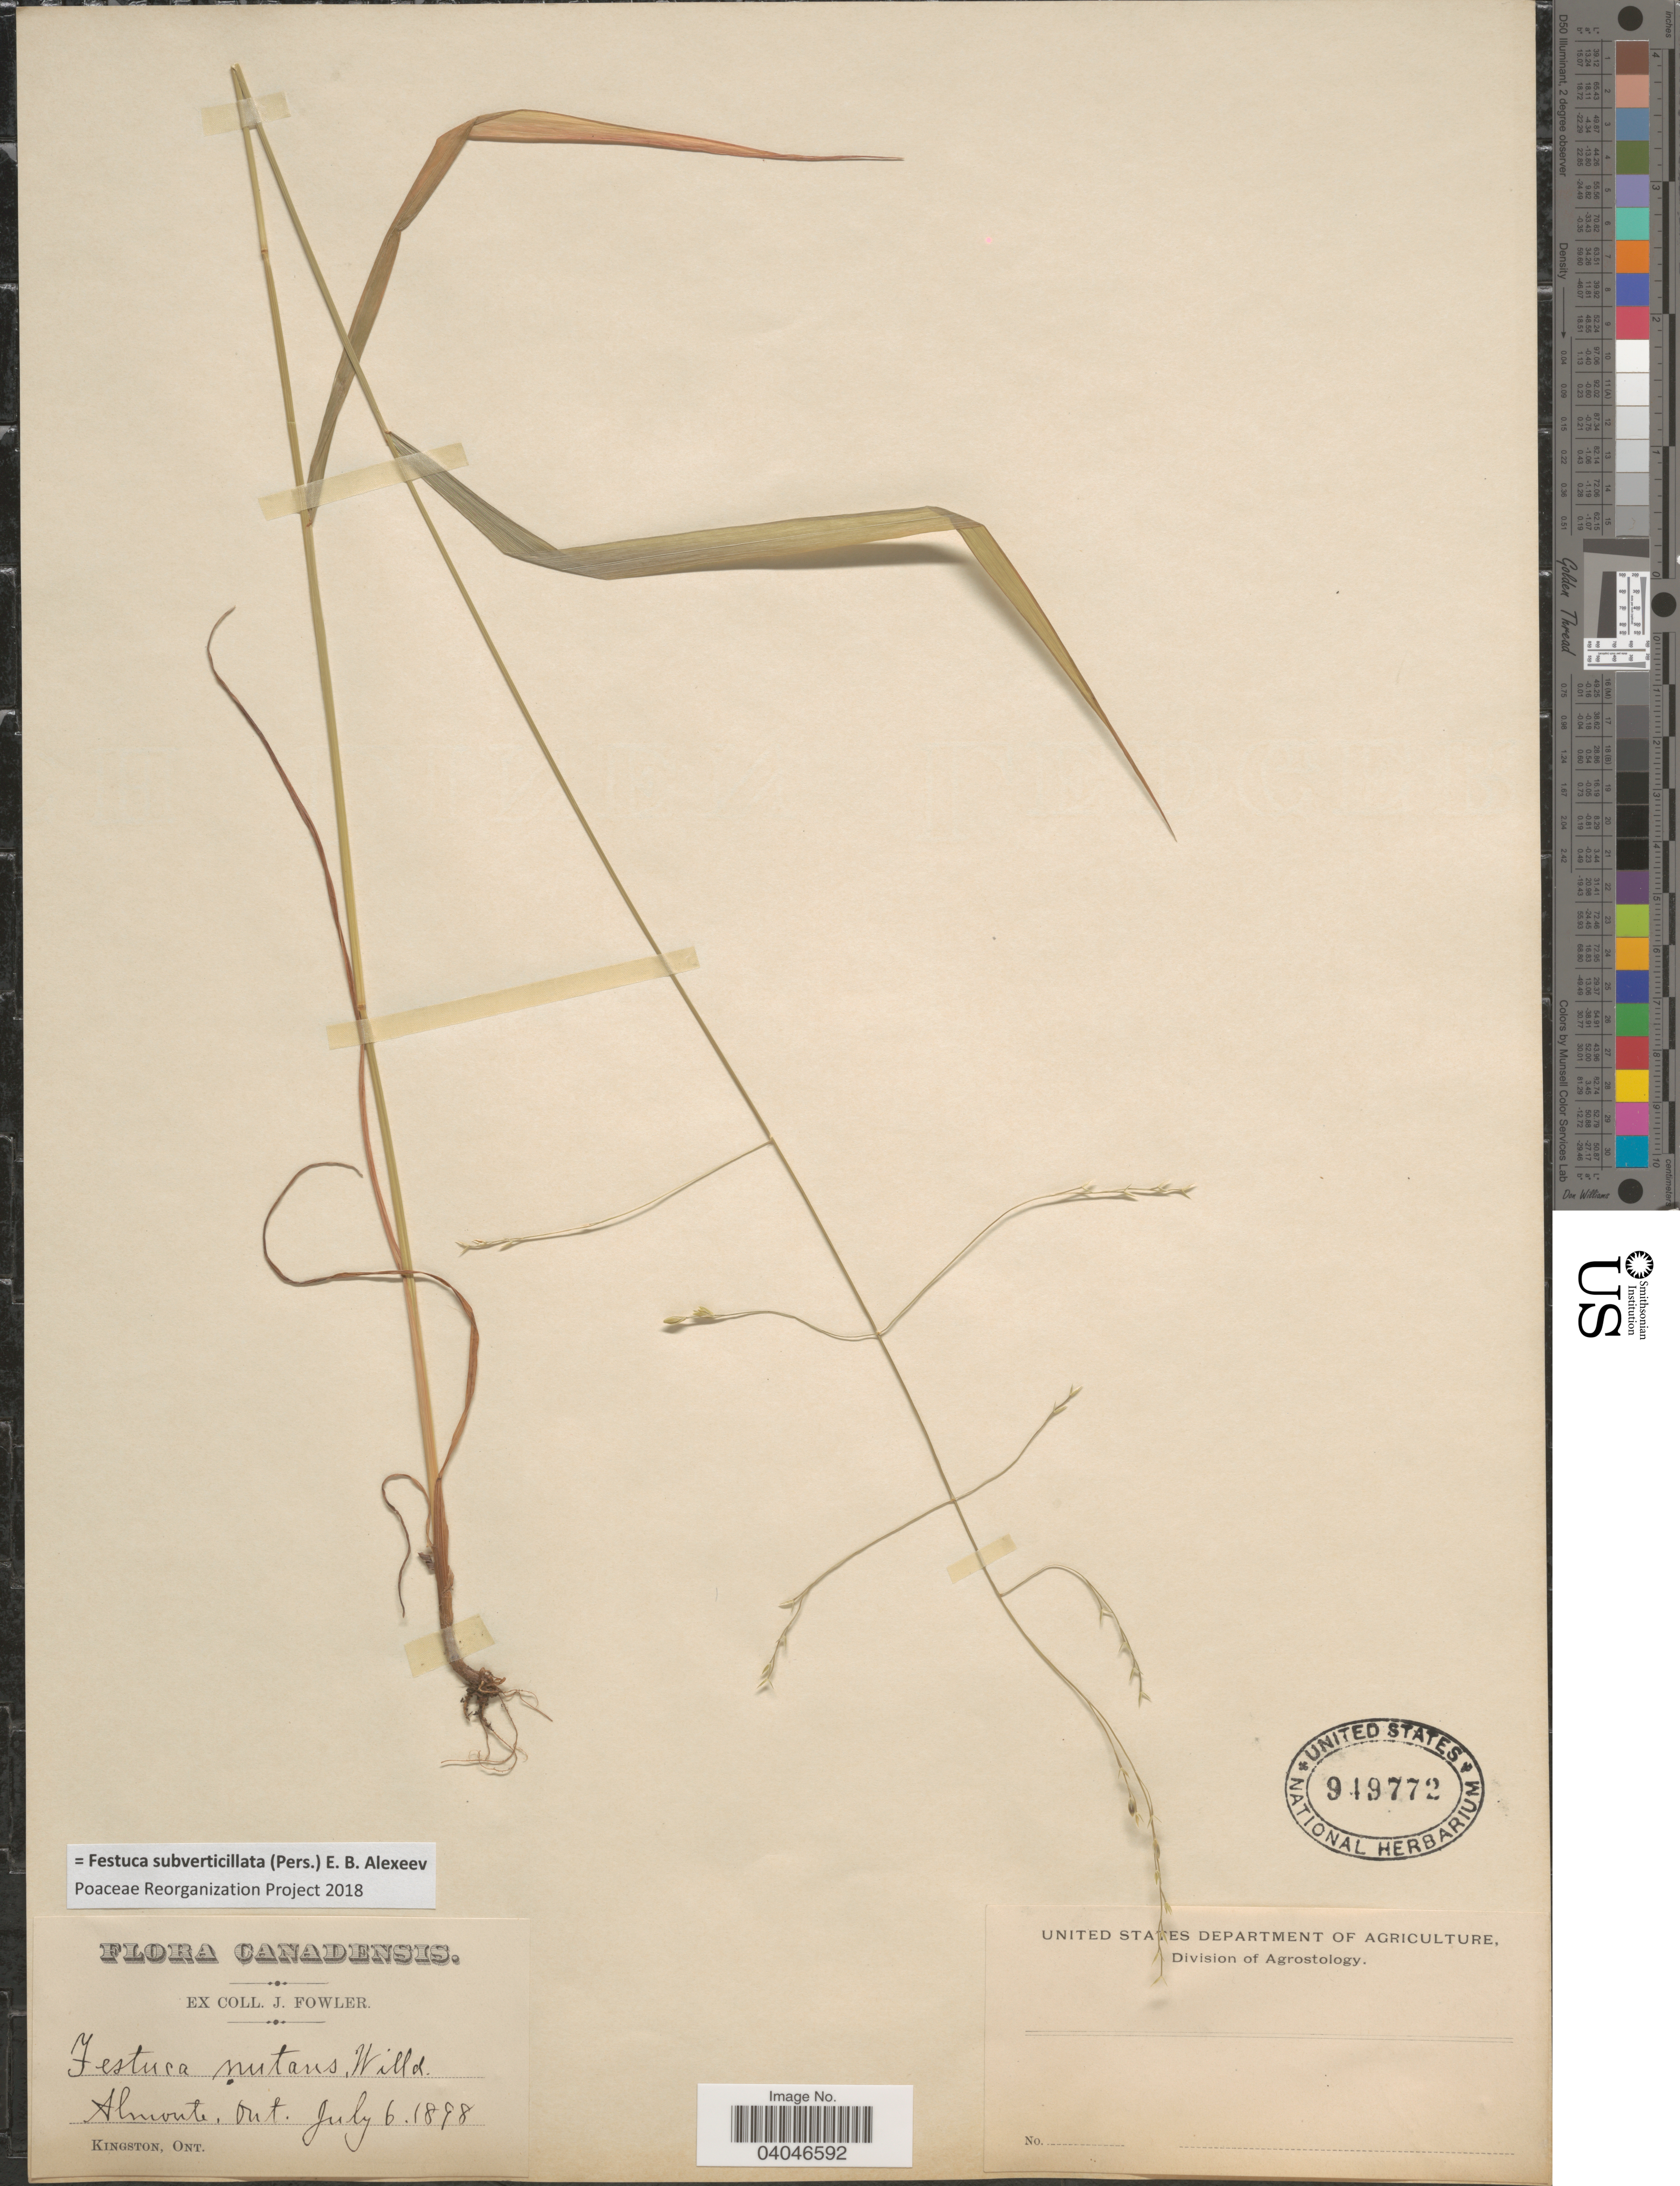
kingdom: Plantae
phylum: Tracheophyta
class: Liliopsida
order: Poales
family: Poaceae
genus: Festuca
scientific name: Festuca subverticillata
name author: (Pers.) E.B. Alexeev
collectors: J. Fowler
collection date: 1898-07-06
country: Canada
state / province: Ontario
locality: Almonte.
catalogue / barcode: US 949772